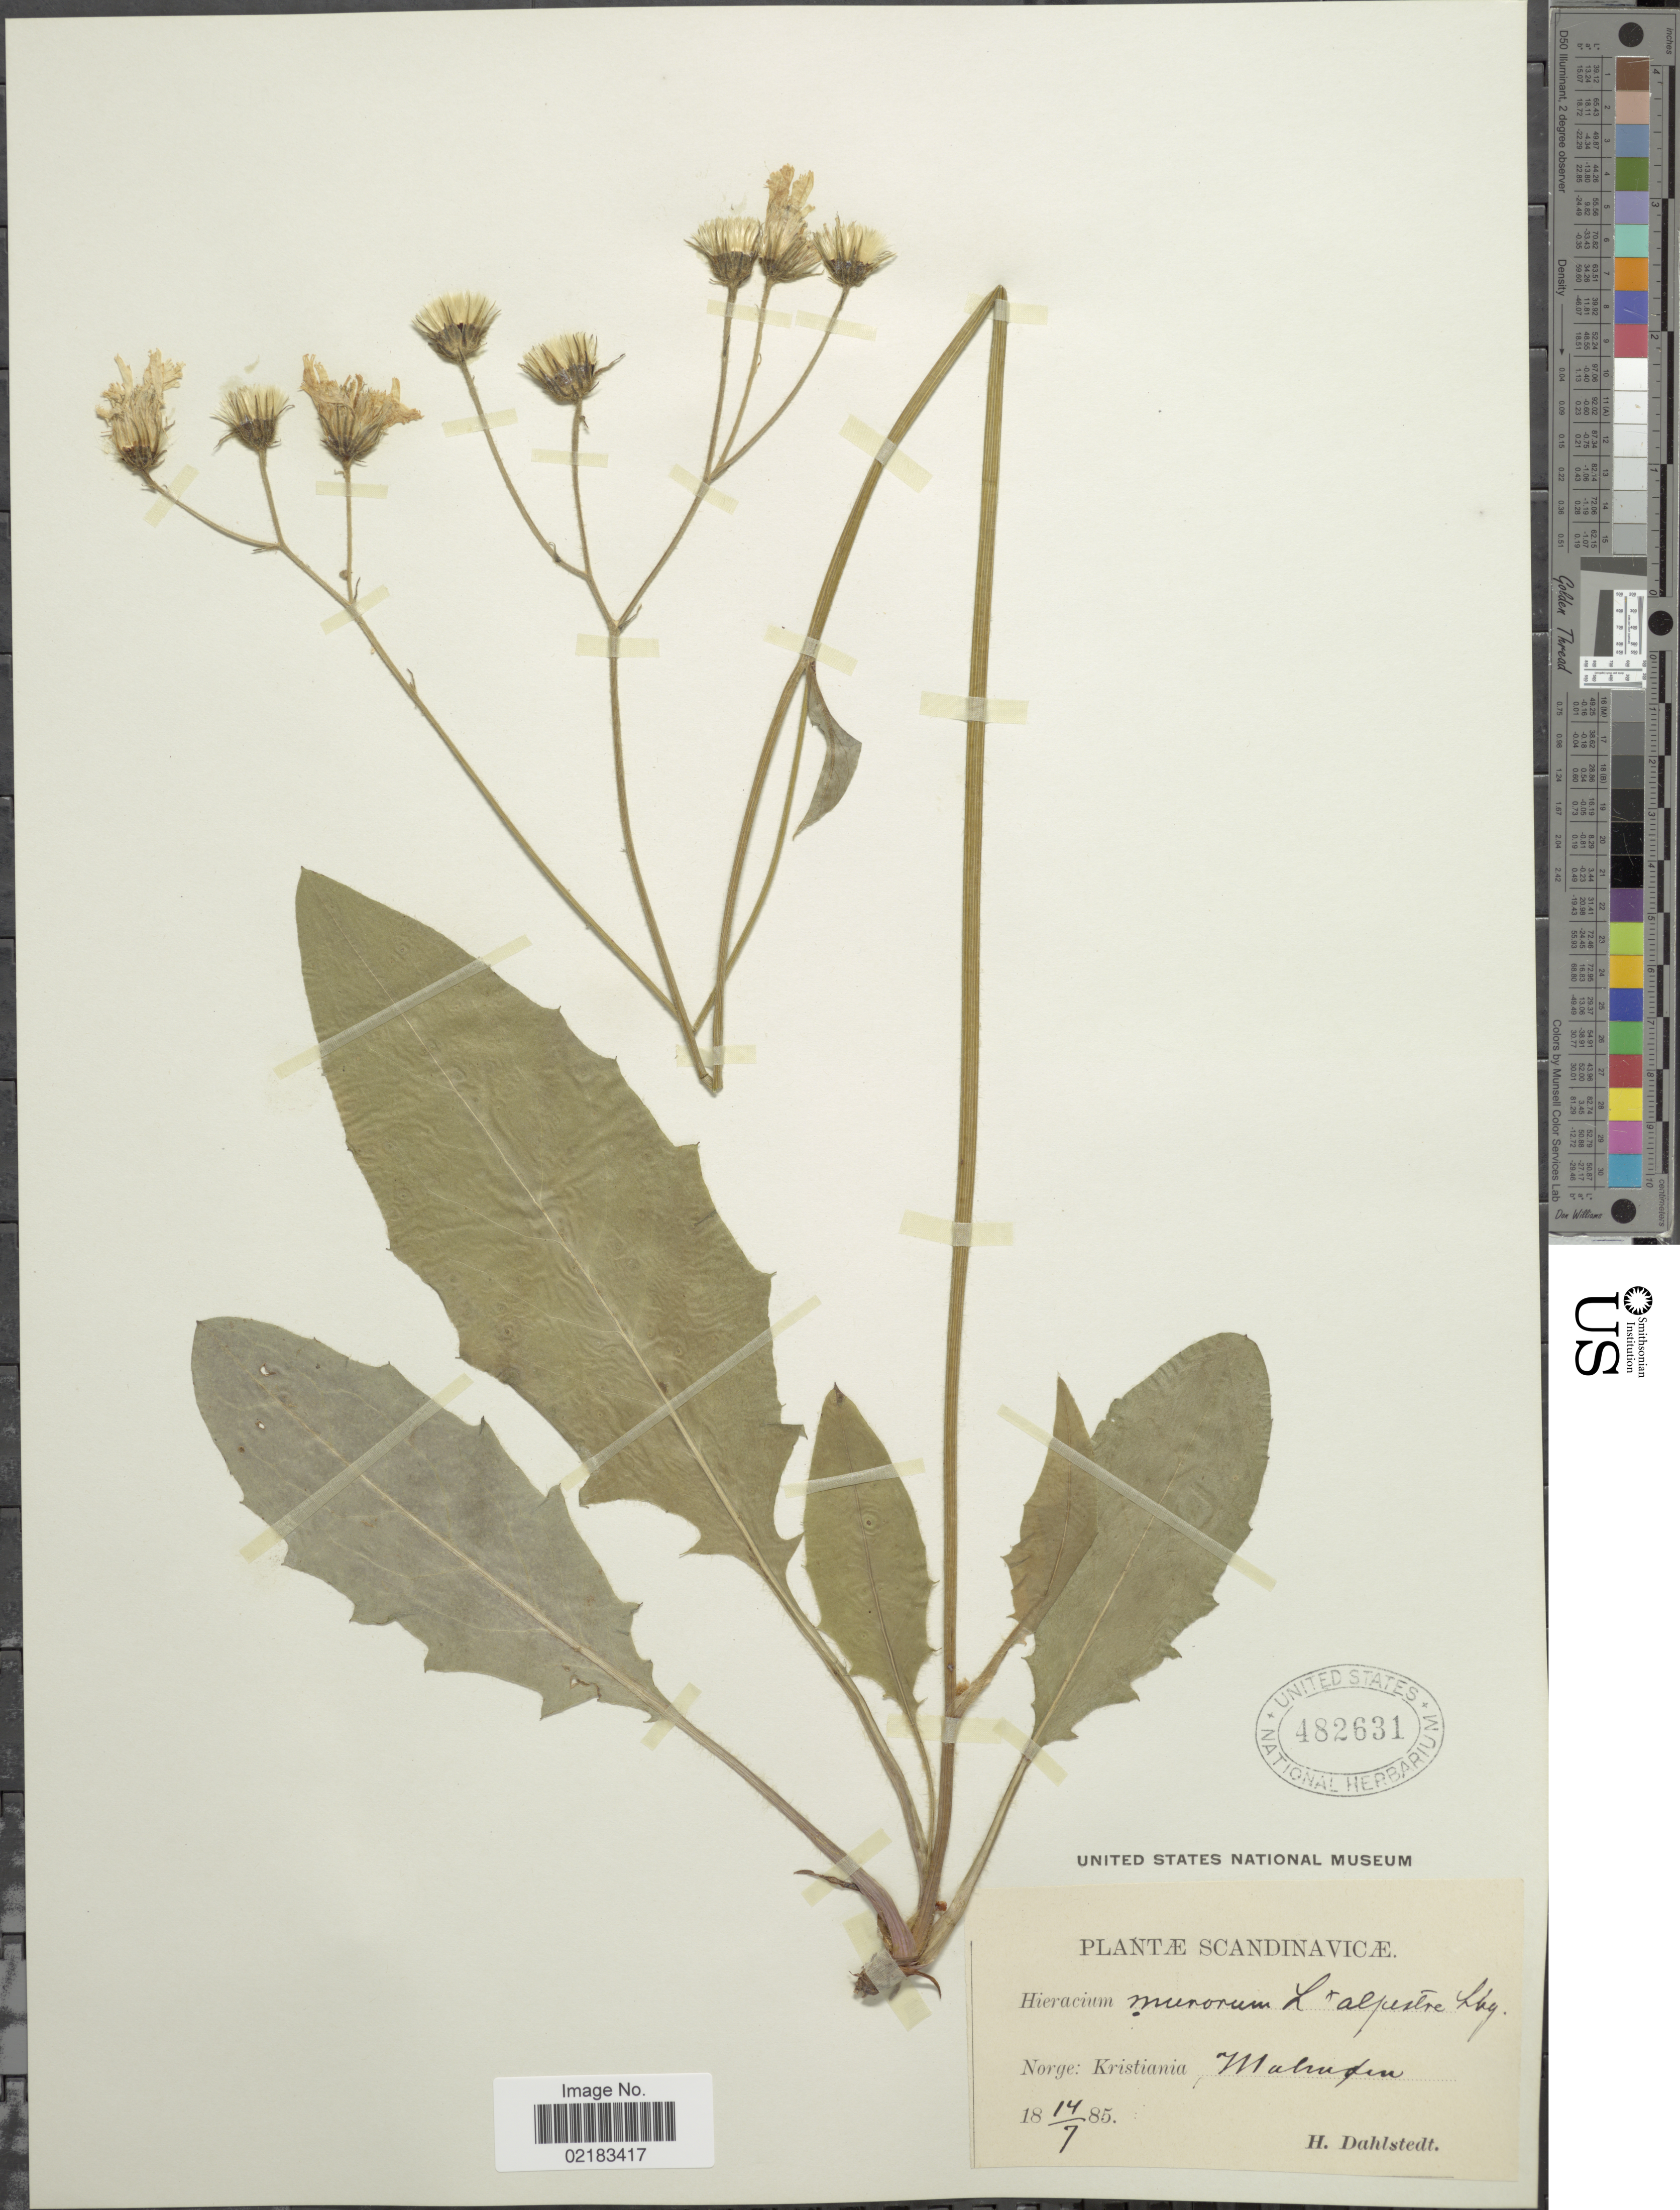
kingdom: Plantae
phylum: Tracheophyta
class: Magnoliopsida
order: Asterales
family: Asteraceae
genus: Hieracium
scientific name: Hieracium murorum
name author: L.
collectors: H. G. Dahlstedt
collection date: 1885-07-14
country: Norway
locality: Kristiania, Malmoen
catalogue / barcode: US 482631